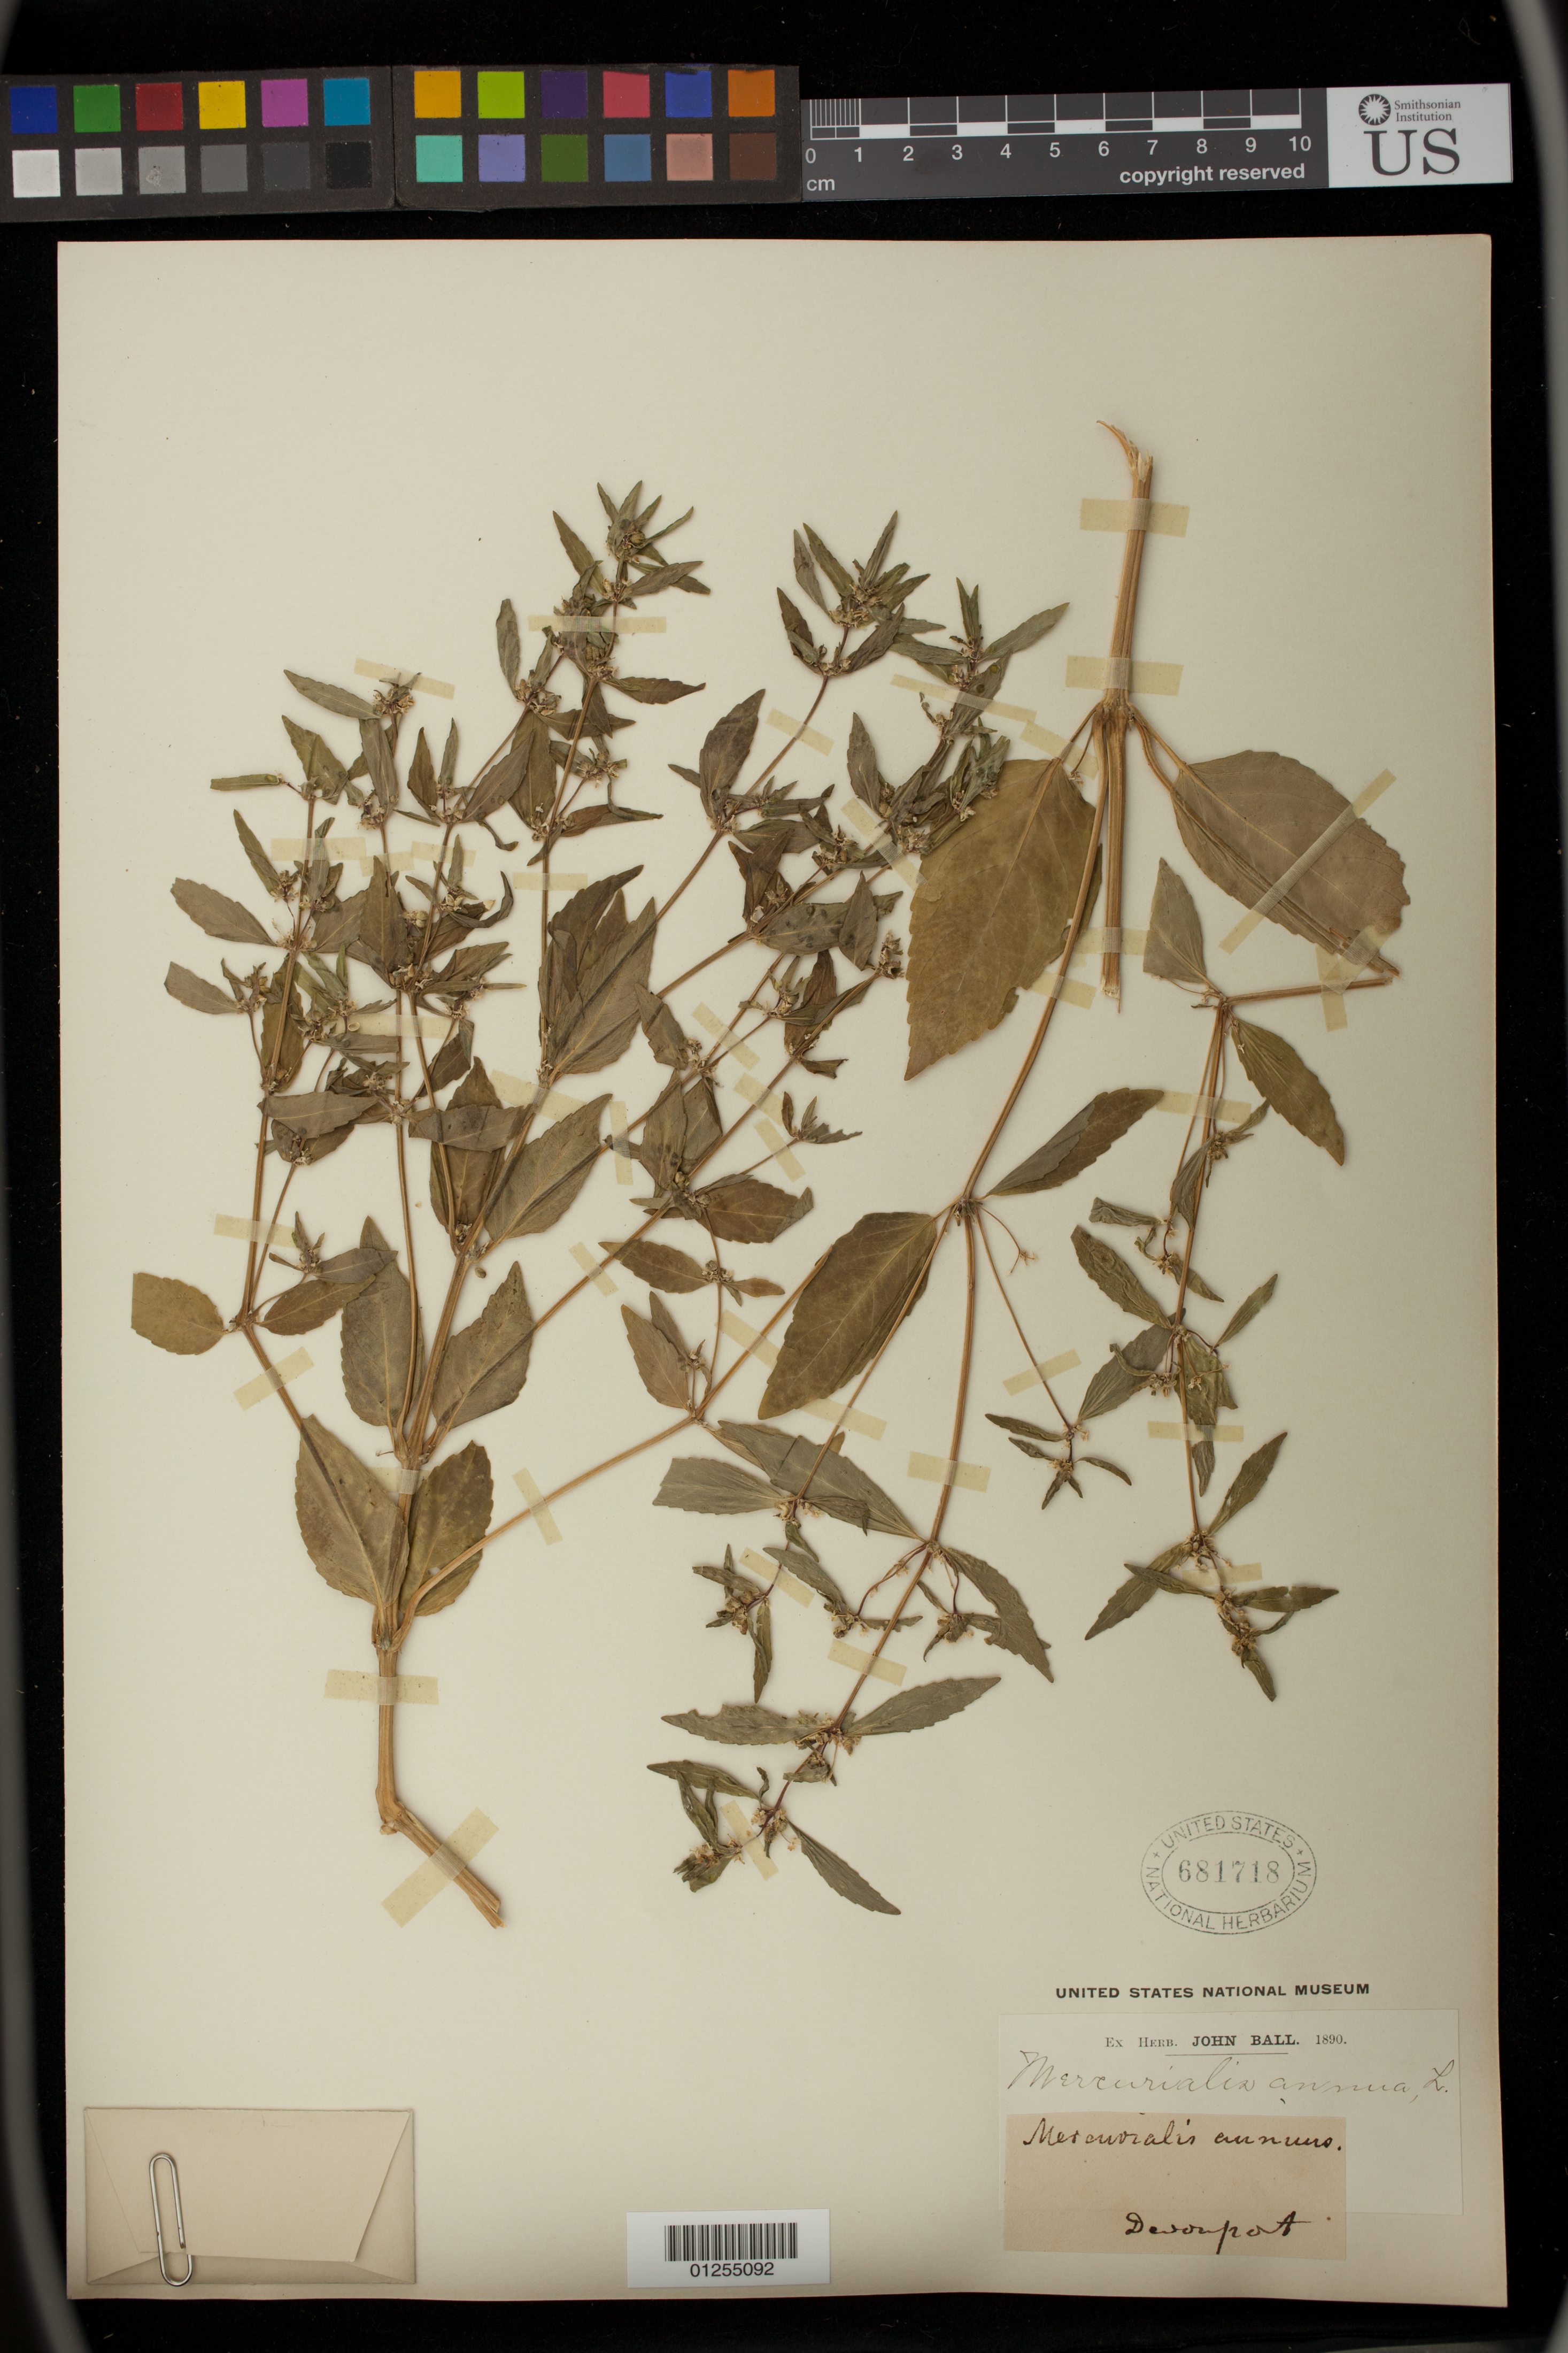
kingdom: Plantae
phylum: Tracheophyta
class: Magnoliopsida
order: Malpighiales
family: Euphorbiaceae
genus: Mercurialis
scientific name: Mercurialis annua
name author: L.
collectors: J. Ball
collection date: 1890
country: Australia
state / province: Tasmania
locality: Devonport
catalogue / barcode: US 681718